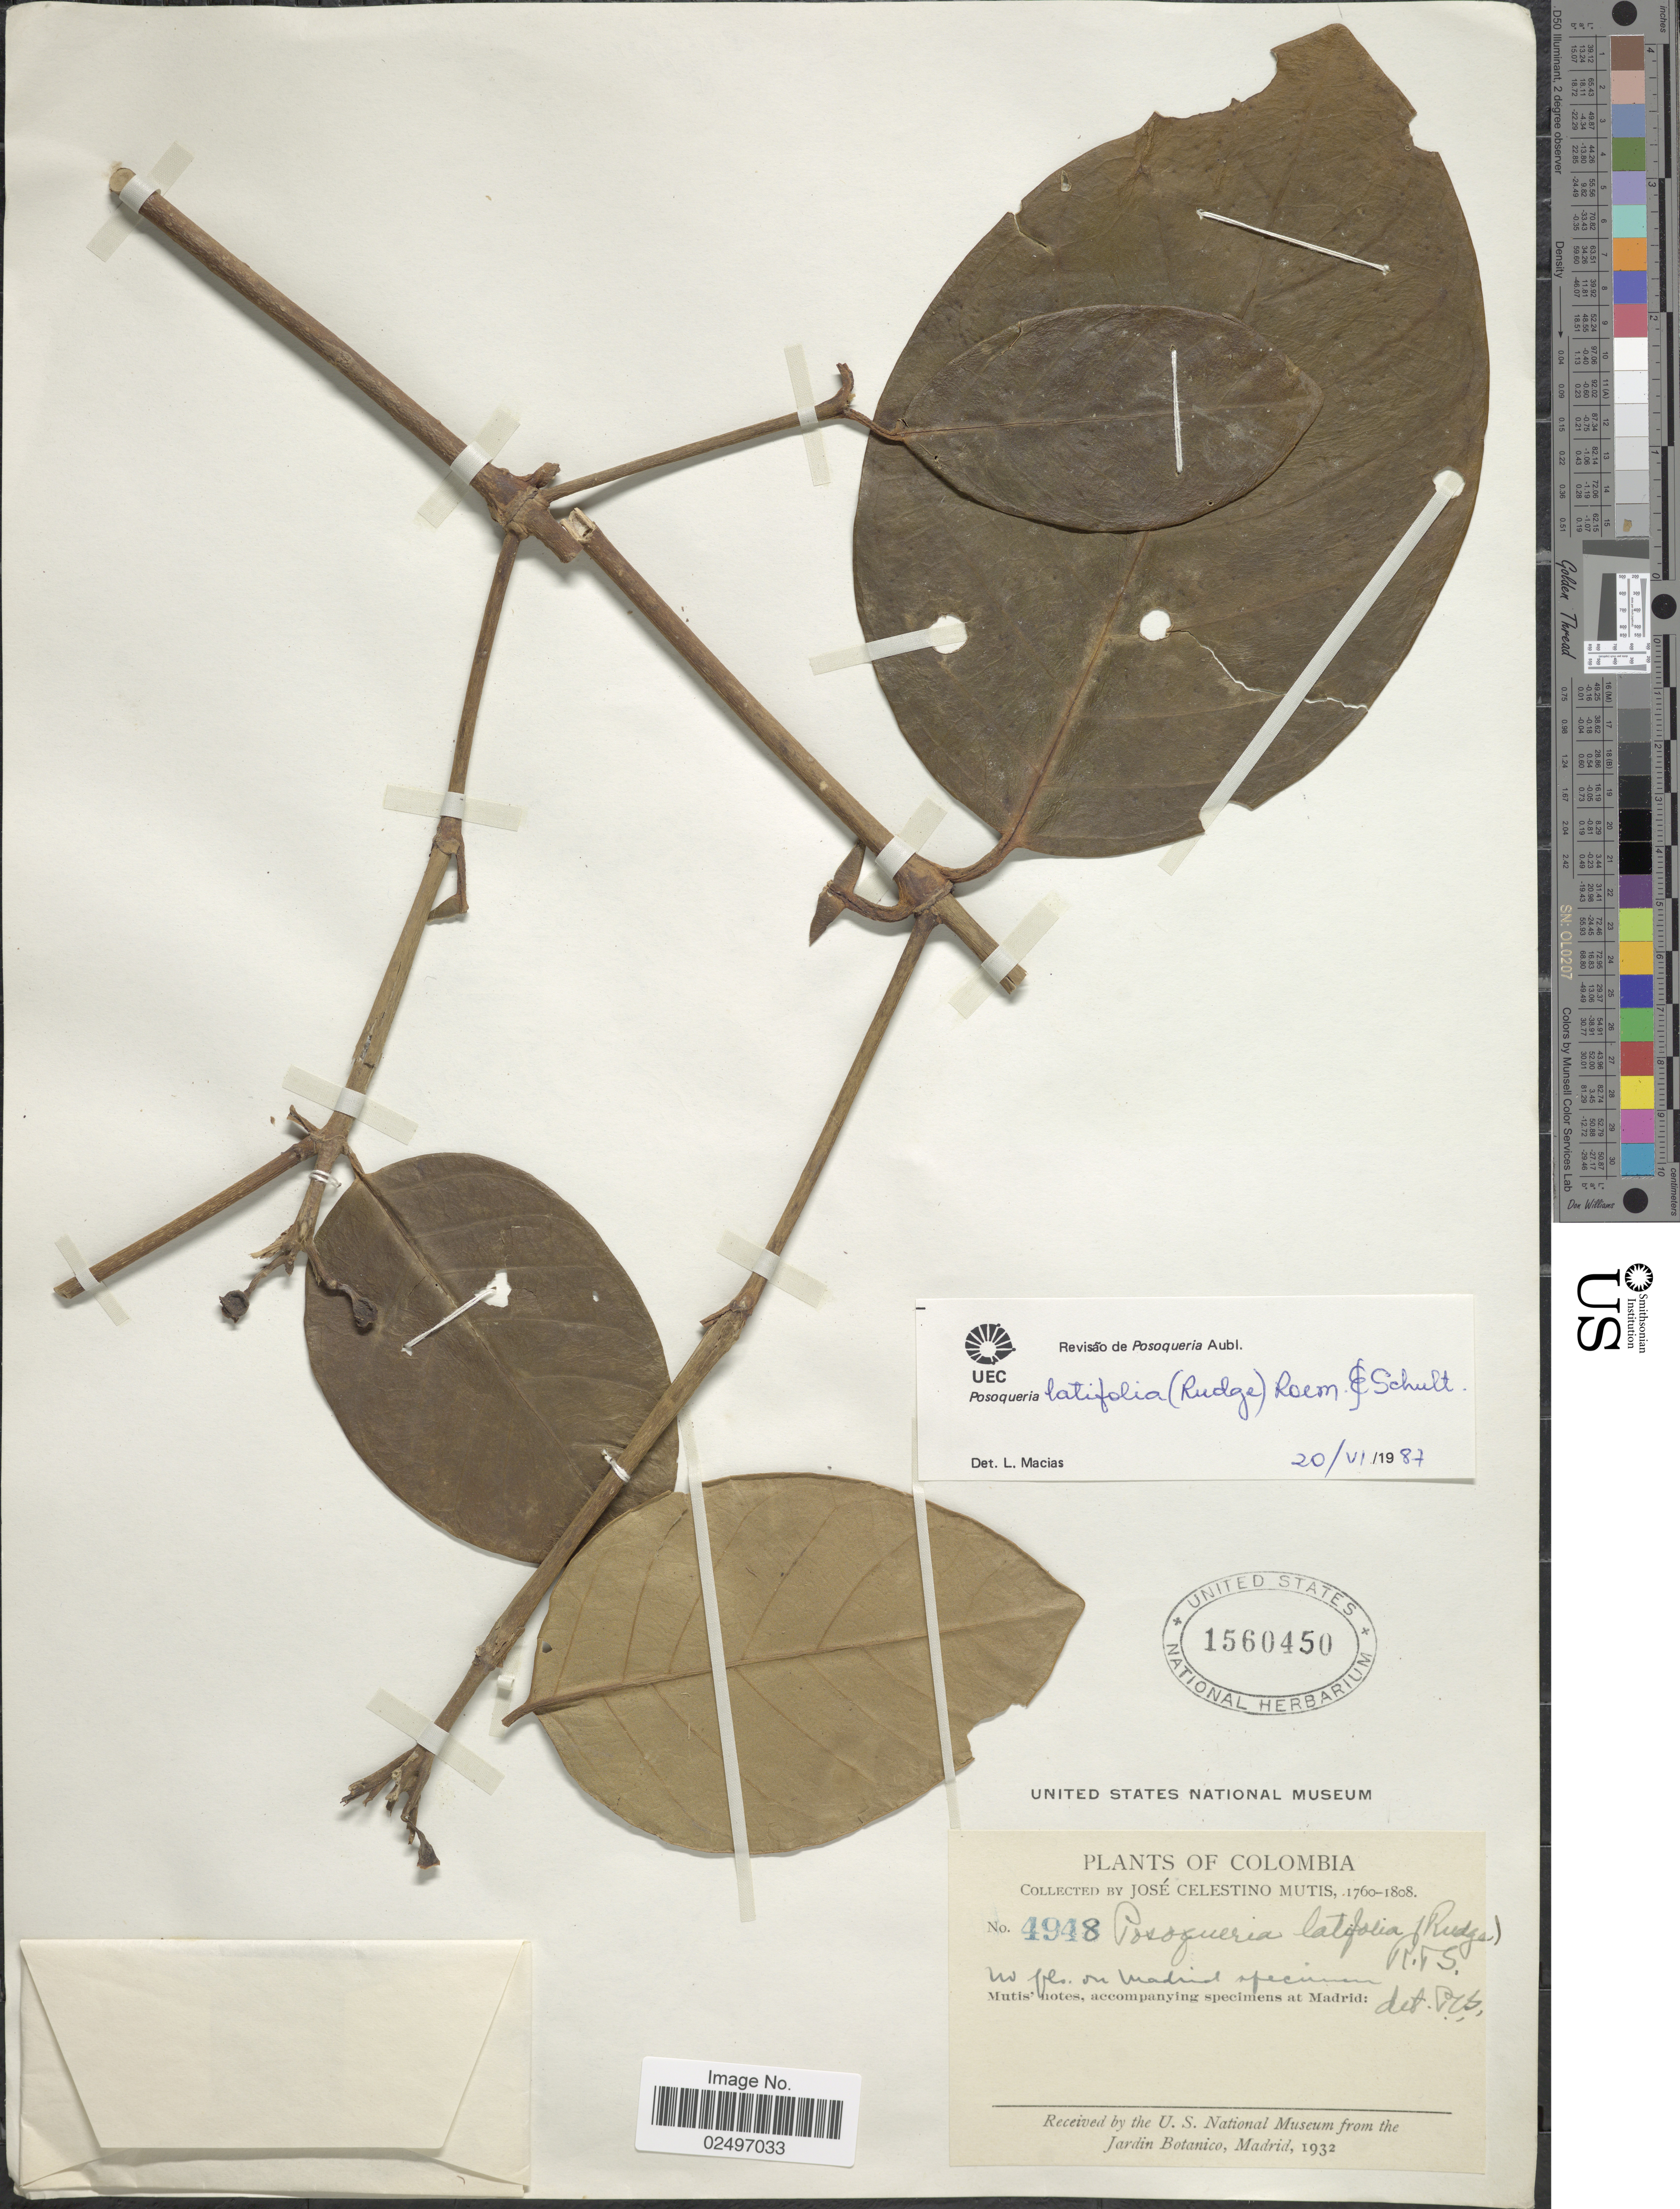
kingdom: Plantae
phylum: Tracheophyta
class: Magnoliopsida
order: Gentianales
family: Rubiaceae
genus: Posoqueria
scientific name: Posoqueria latifolia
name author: (Rudge) Roem. & Schult.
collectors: J. C. B. Mutis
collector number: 4948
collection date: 1760/1808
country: Colombia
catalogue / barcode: US 1560450